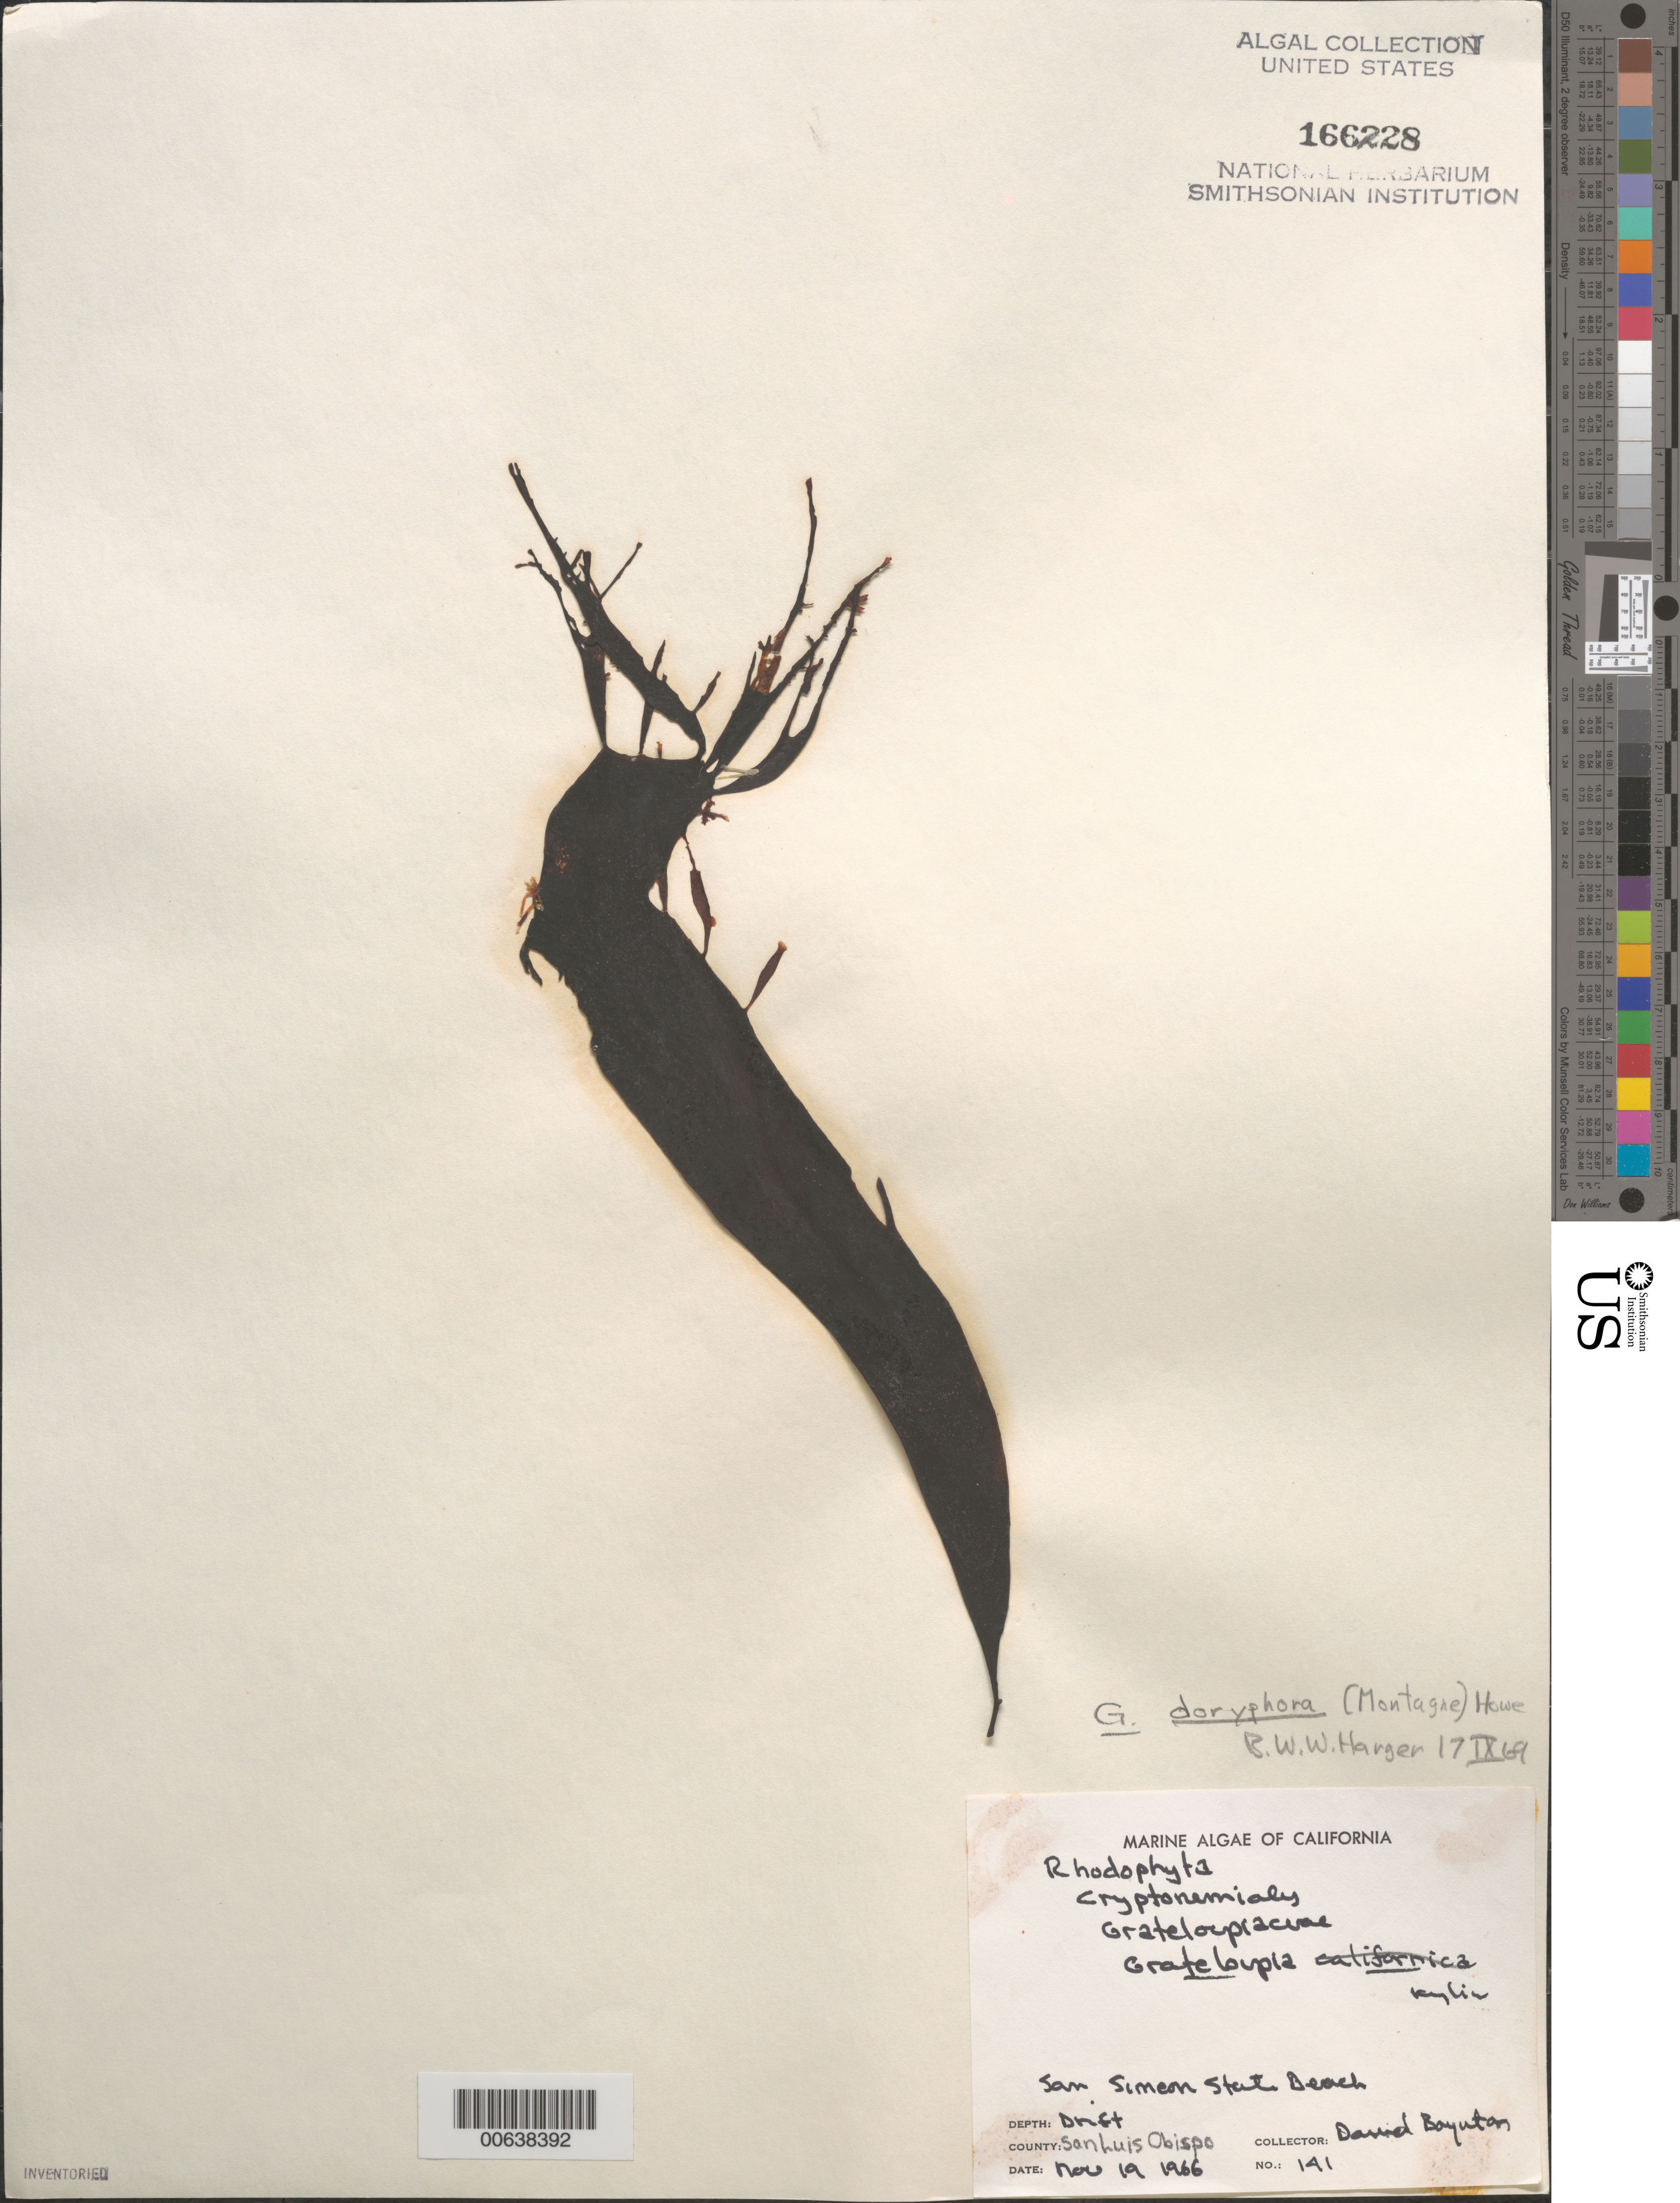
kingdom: Plantae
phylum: Rhodophyta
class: Florideophyceae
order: Halymeniales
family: Halymeniaceae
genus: Grateloupia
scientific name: Grateloupia doryphora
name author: (Mont.) Howe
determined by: Harger, B. W. W.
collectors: D. Boynton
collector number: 141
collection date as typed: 19 Nov 1966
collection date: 1966-11-19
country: United States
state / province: California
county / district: San Luis Obispo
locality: San Simeon State Beach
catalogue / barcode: US 166228